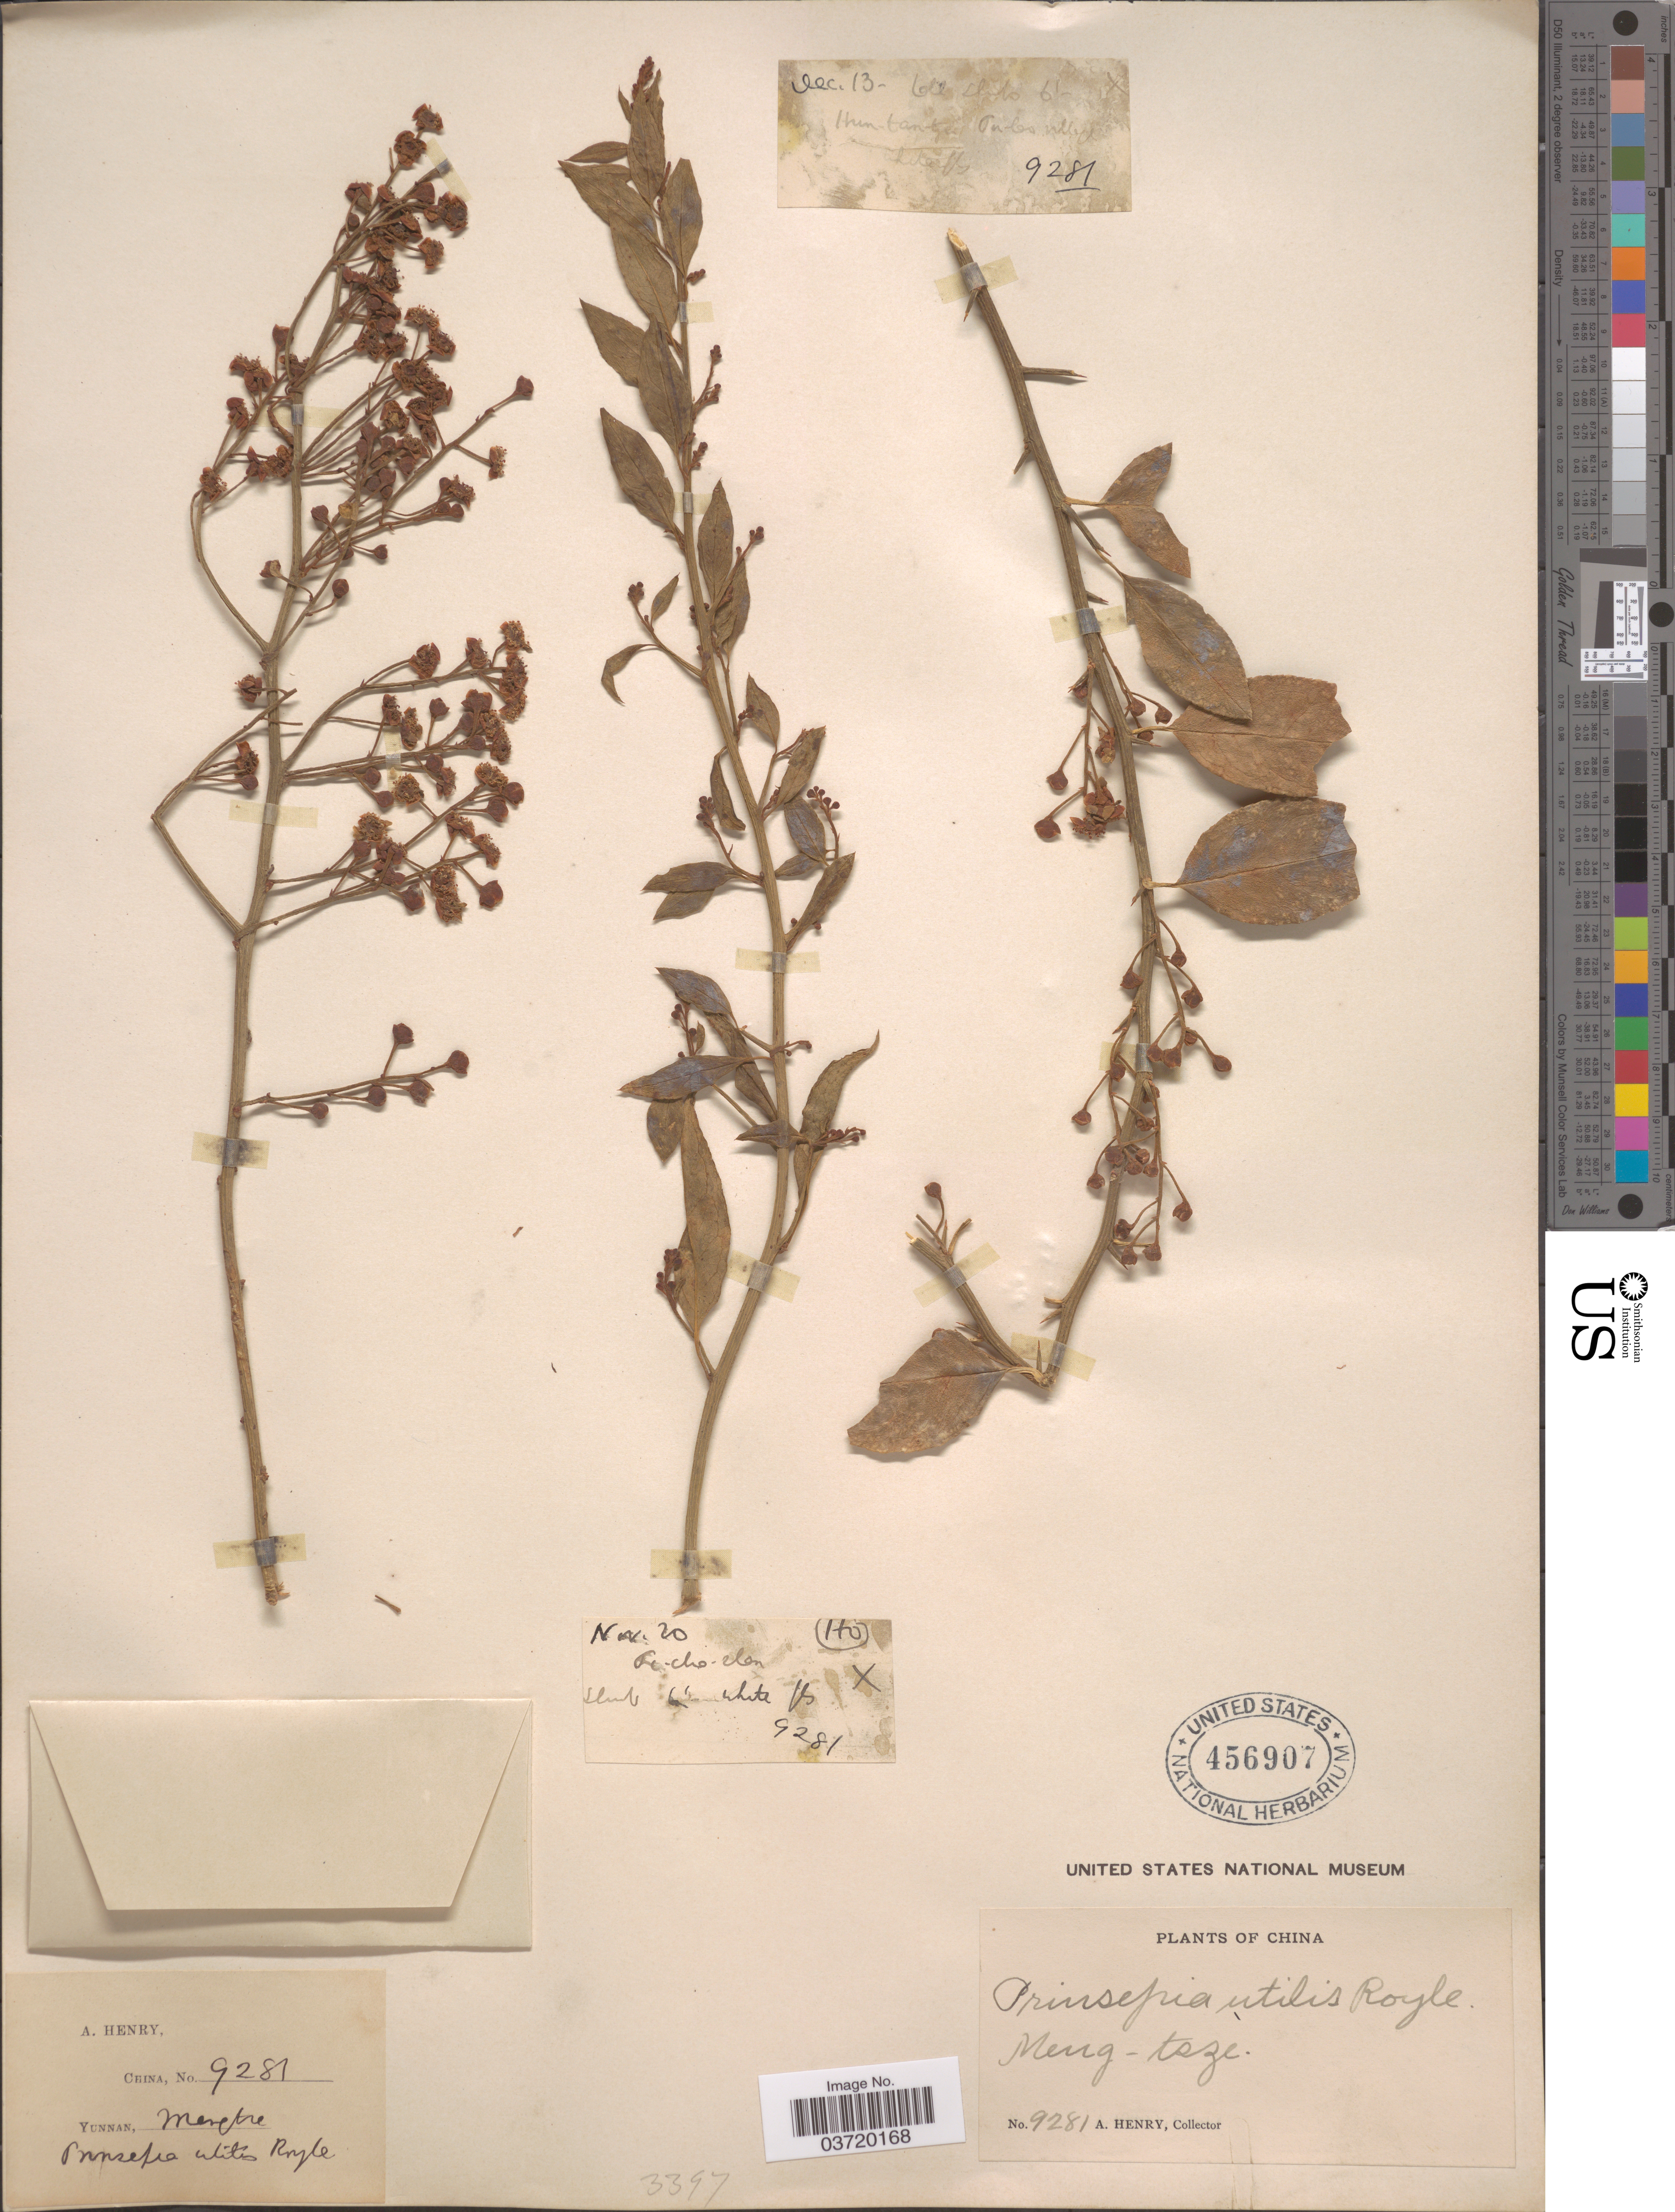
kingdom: Plantae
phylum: Tracheophyta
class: Magnoliopsida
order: Rosales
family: Rosaceae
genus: Prinsepia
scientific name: Prinsepia utilis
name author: Royle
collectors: A. Henry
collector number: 9281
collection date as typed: Transcribed d/m/y: /11/20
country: China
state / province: Yunnan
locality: Meng-Tsze.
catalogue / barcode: US 456907